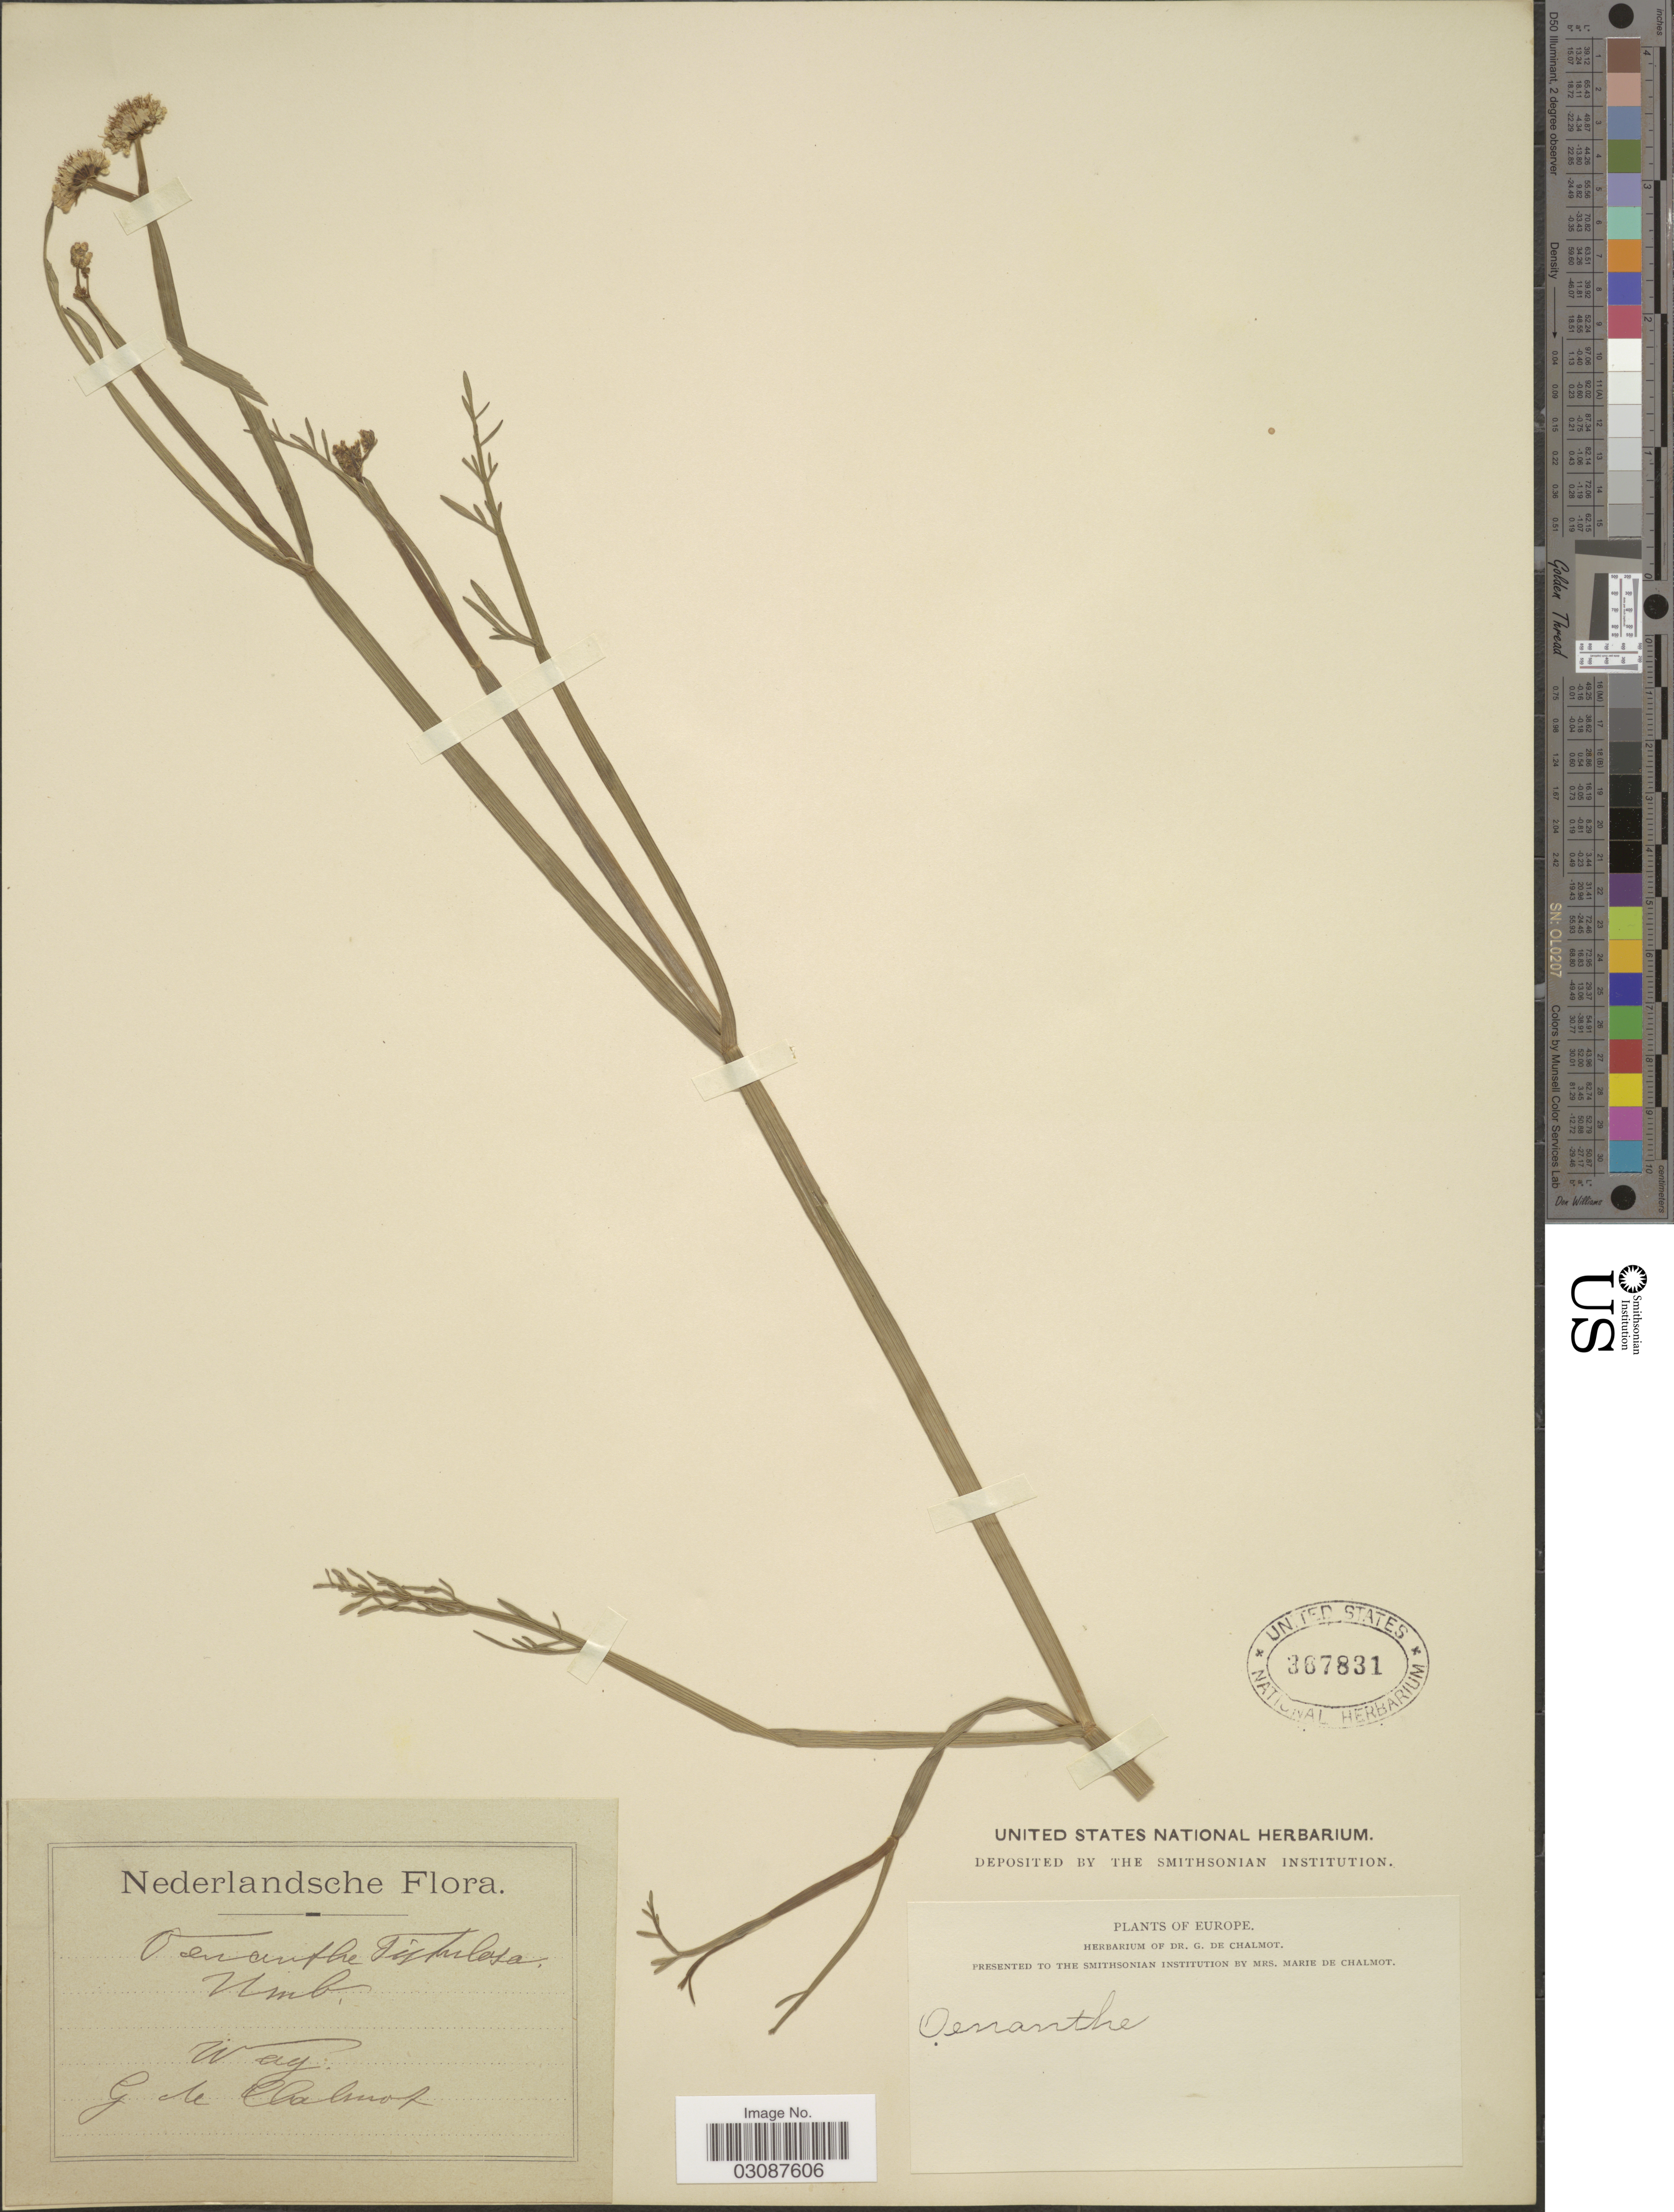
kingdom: Plantae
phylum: Tracheophyta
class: Magnoliopsida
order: Apiales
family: Apiaceae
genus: Oenanthe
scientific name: Oenanthe sp.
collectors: G. de Chalmot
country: Netherlands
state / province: Gelderland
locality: Wag.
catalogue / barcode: US 367831